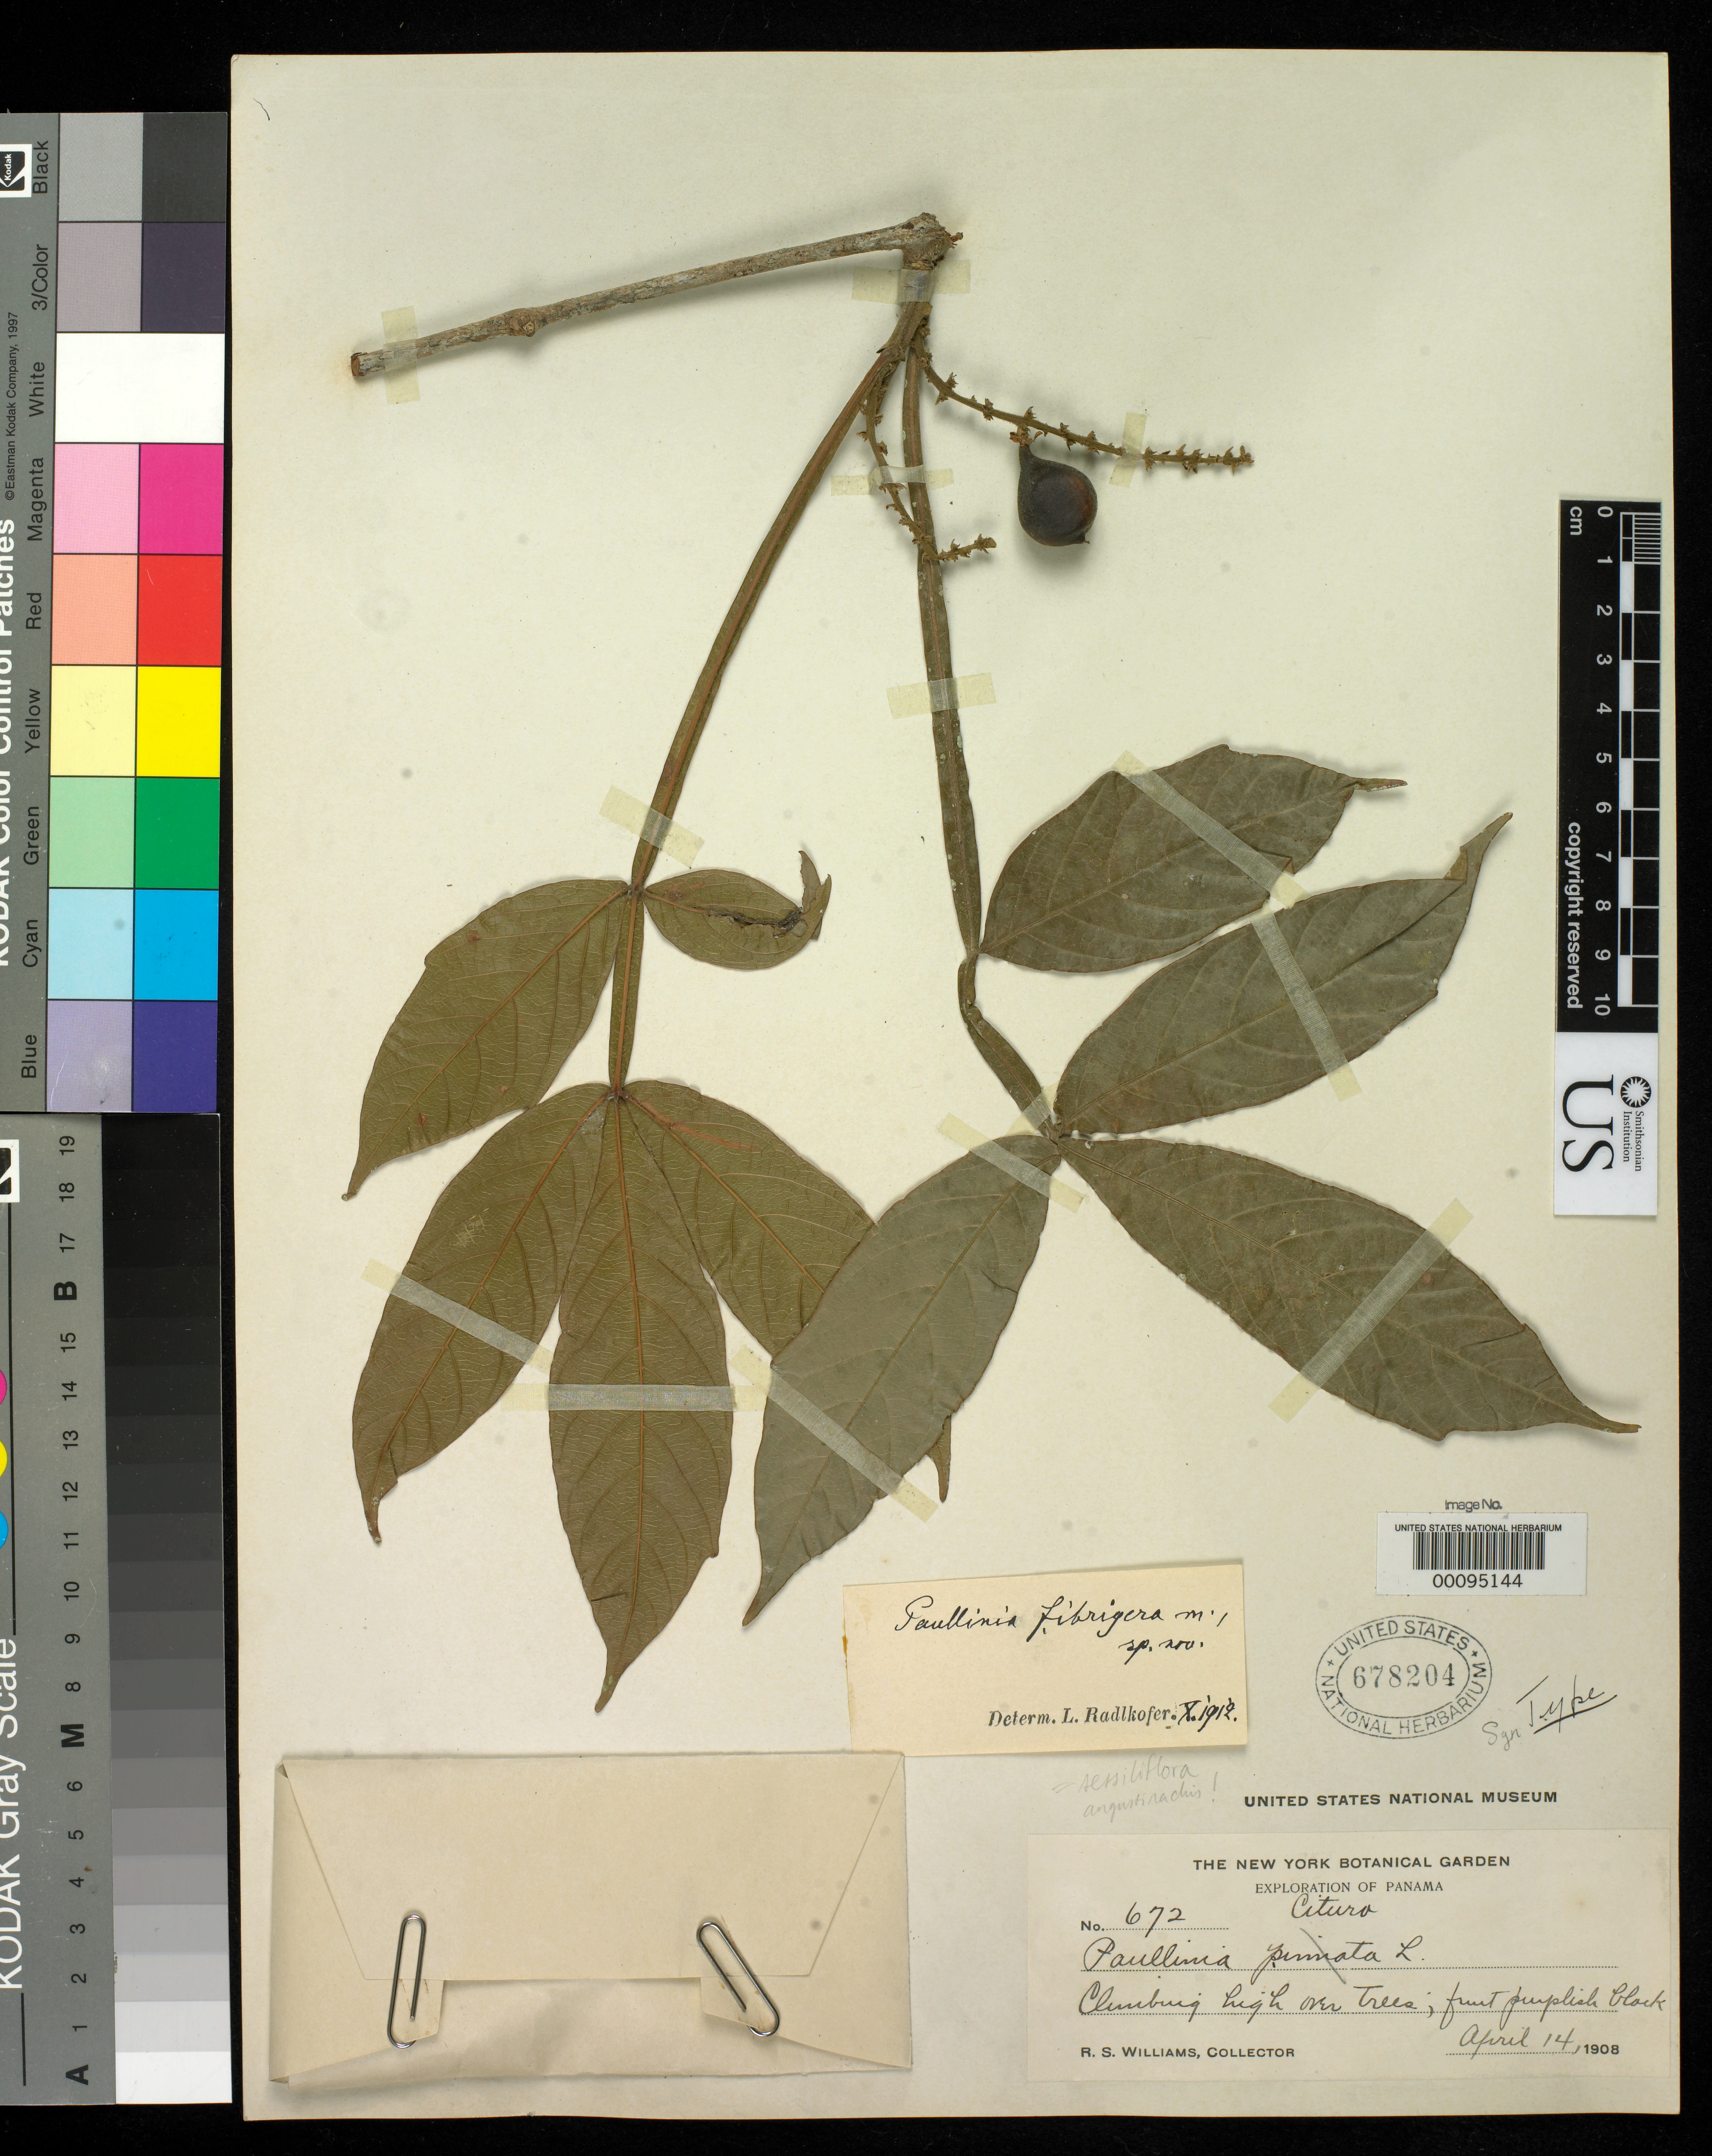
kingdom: Plantae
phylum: Tracheophyta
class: Magnoliopsida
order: Sapindales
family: Sapindaceae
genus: Paullinia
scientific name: Paullinia fibrigera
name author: Radlk.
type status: Holotype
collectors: R. S. Williams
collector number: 672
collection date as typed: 14 Apr 1908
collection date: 1908-04-14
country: Panama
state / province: Darién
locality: Cituro.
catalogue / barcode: US 678204